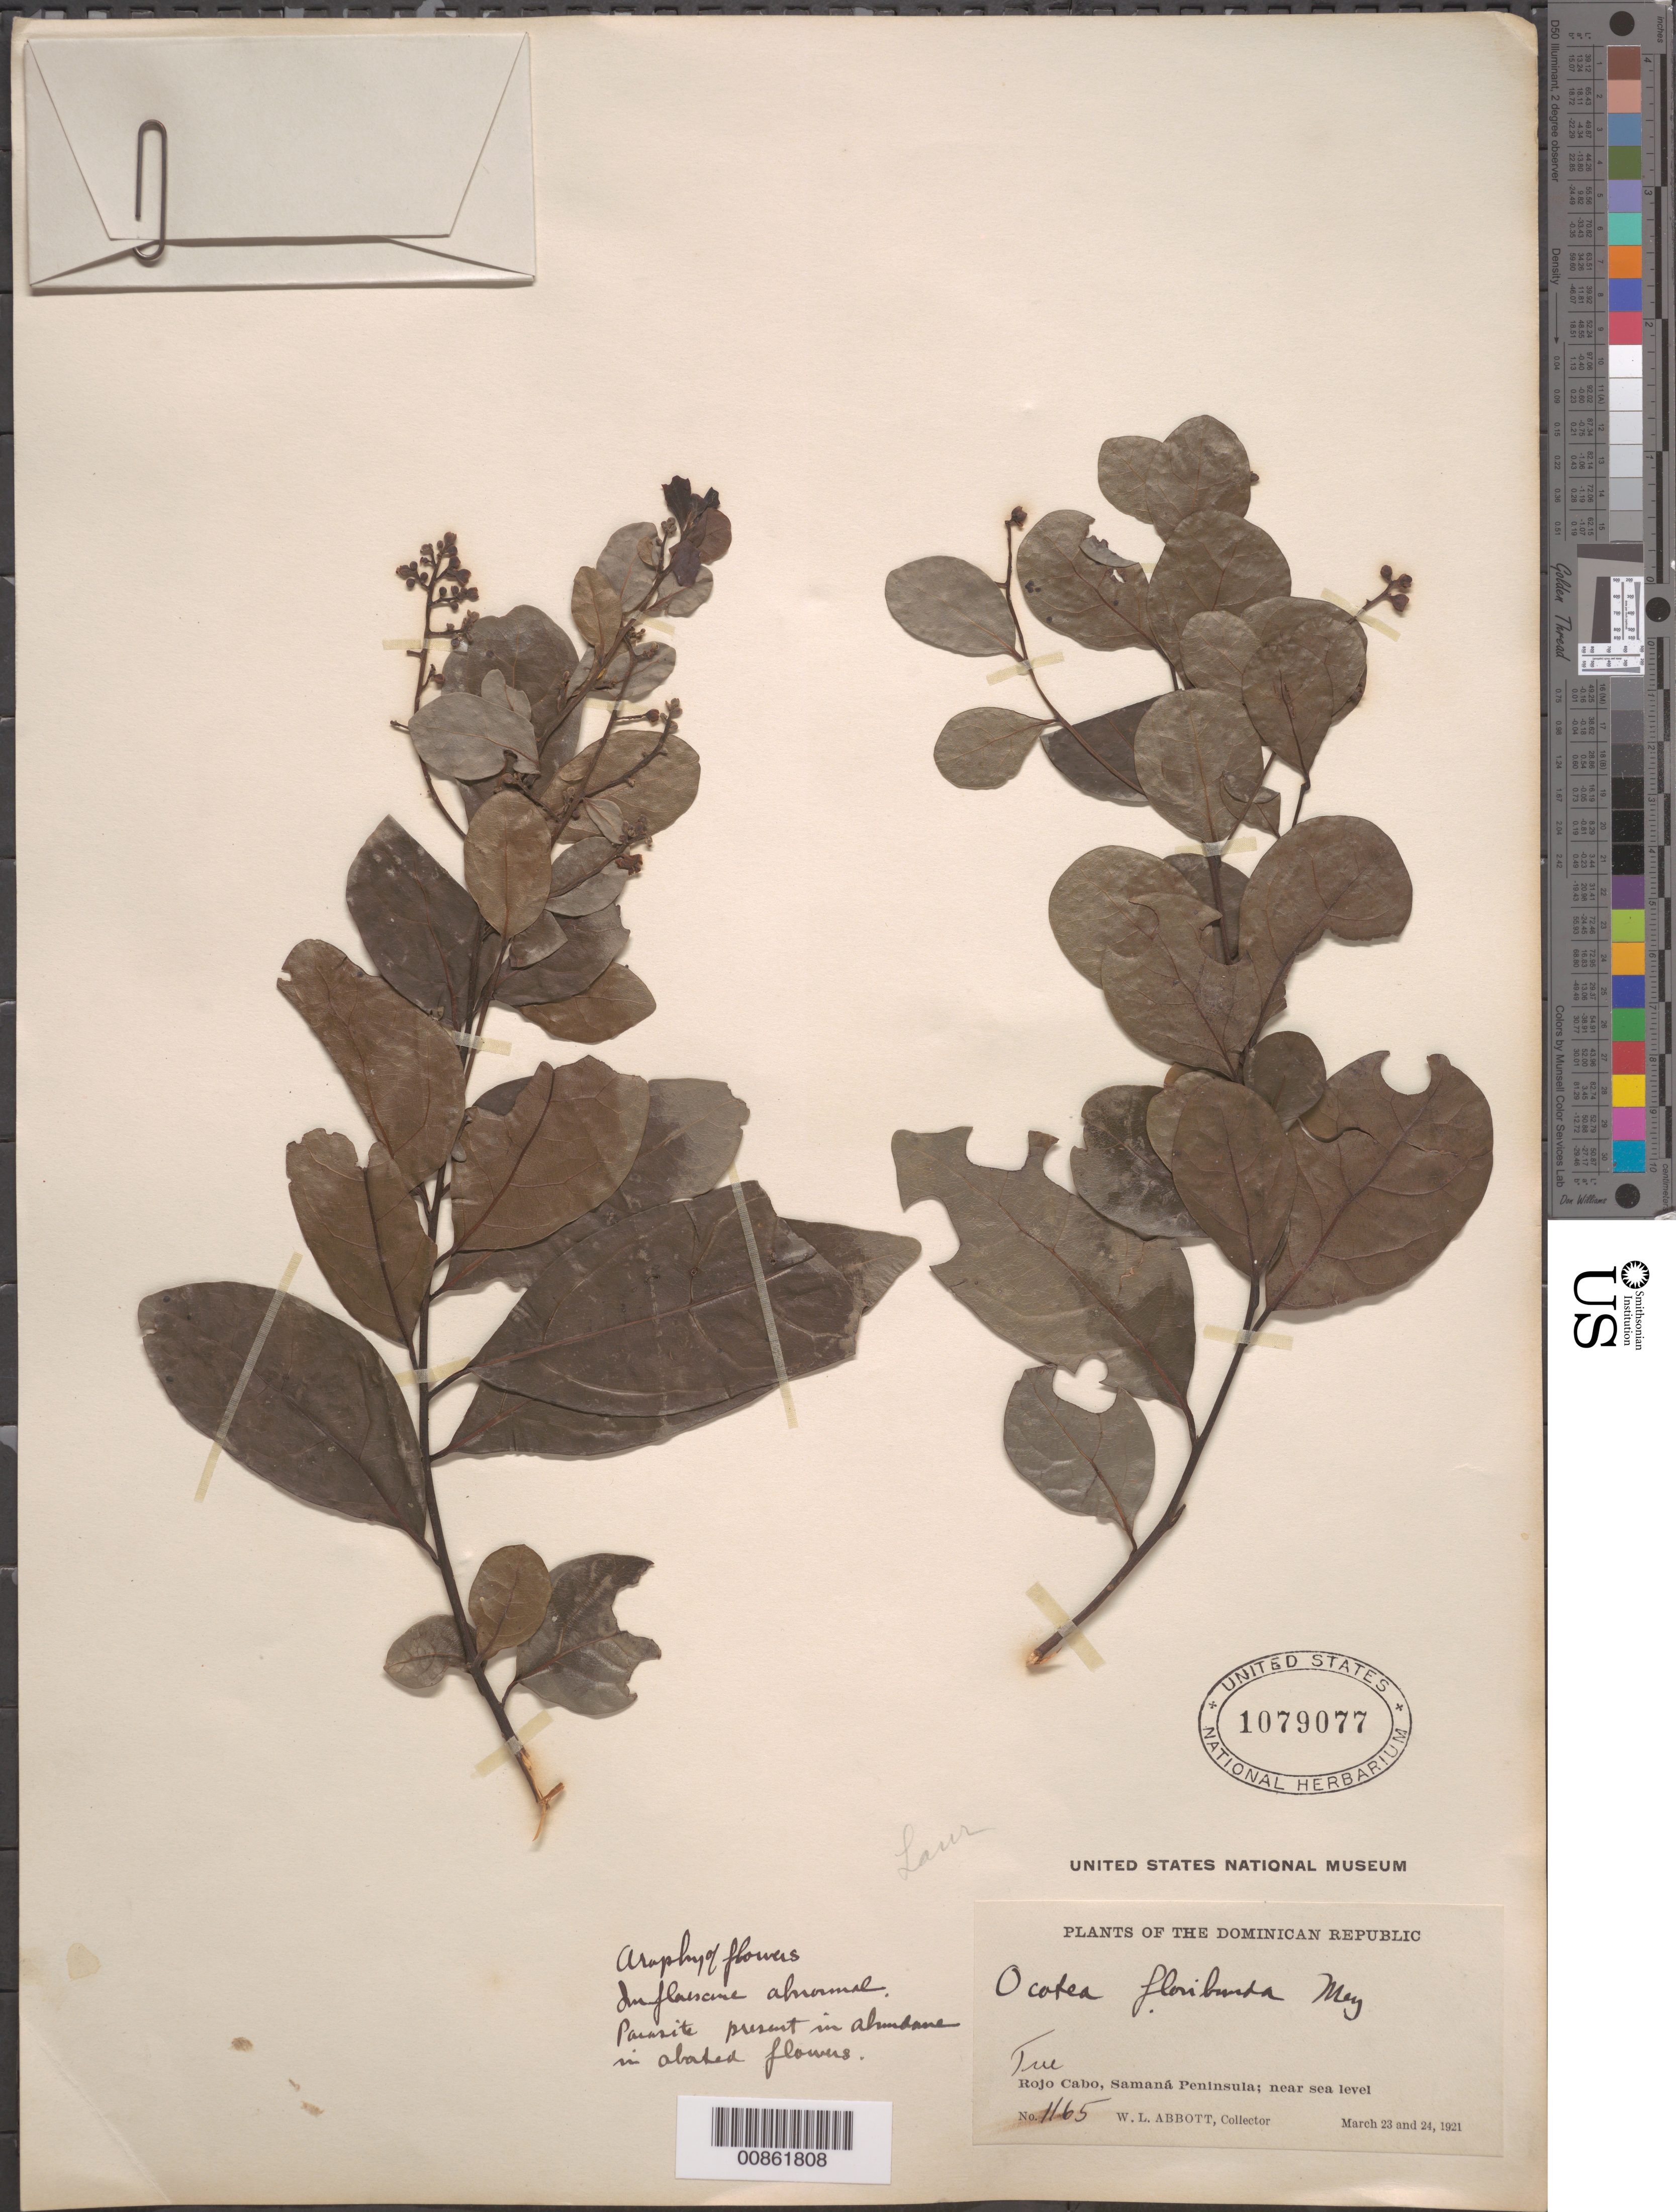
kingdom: Plantae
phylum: Tracheophyta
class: Magnoliopsida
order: Laurales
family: Lauraceae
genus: Ocotea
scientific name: Ocotea floribunda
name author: (Sw.) Mez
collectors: W. L. Abbott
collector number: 1165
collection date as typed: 23 Mar 1921 to 24 Mar 1921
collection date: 1921-03-23/1921-03-24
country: Dominican Republic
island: Hispaniola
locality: Rojo Cabo, Samaná Peninsula.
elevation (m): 0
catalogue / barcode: US 1079077